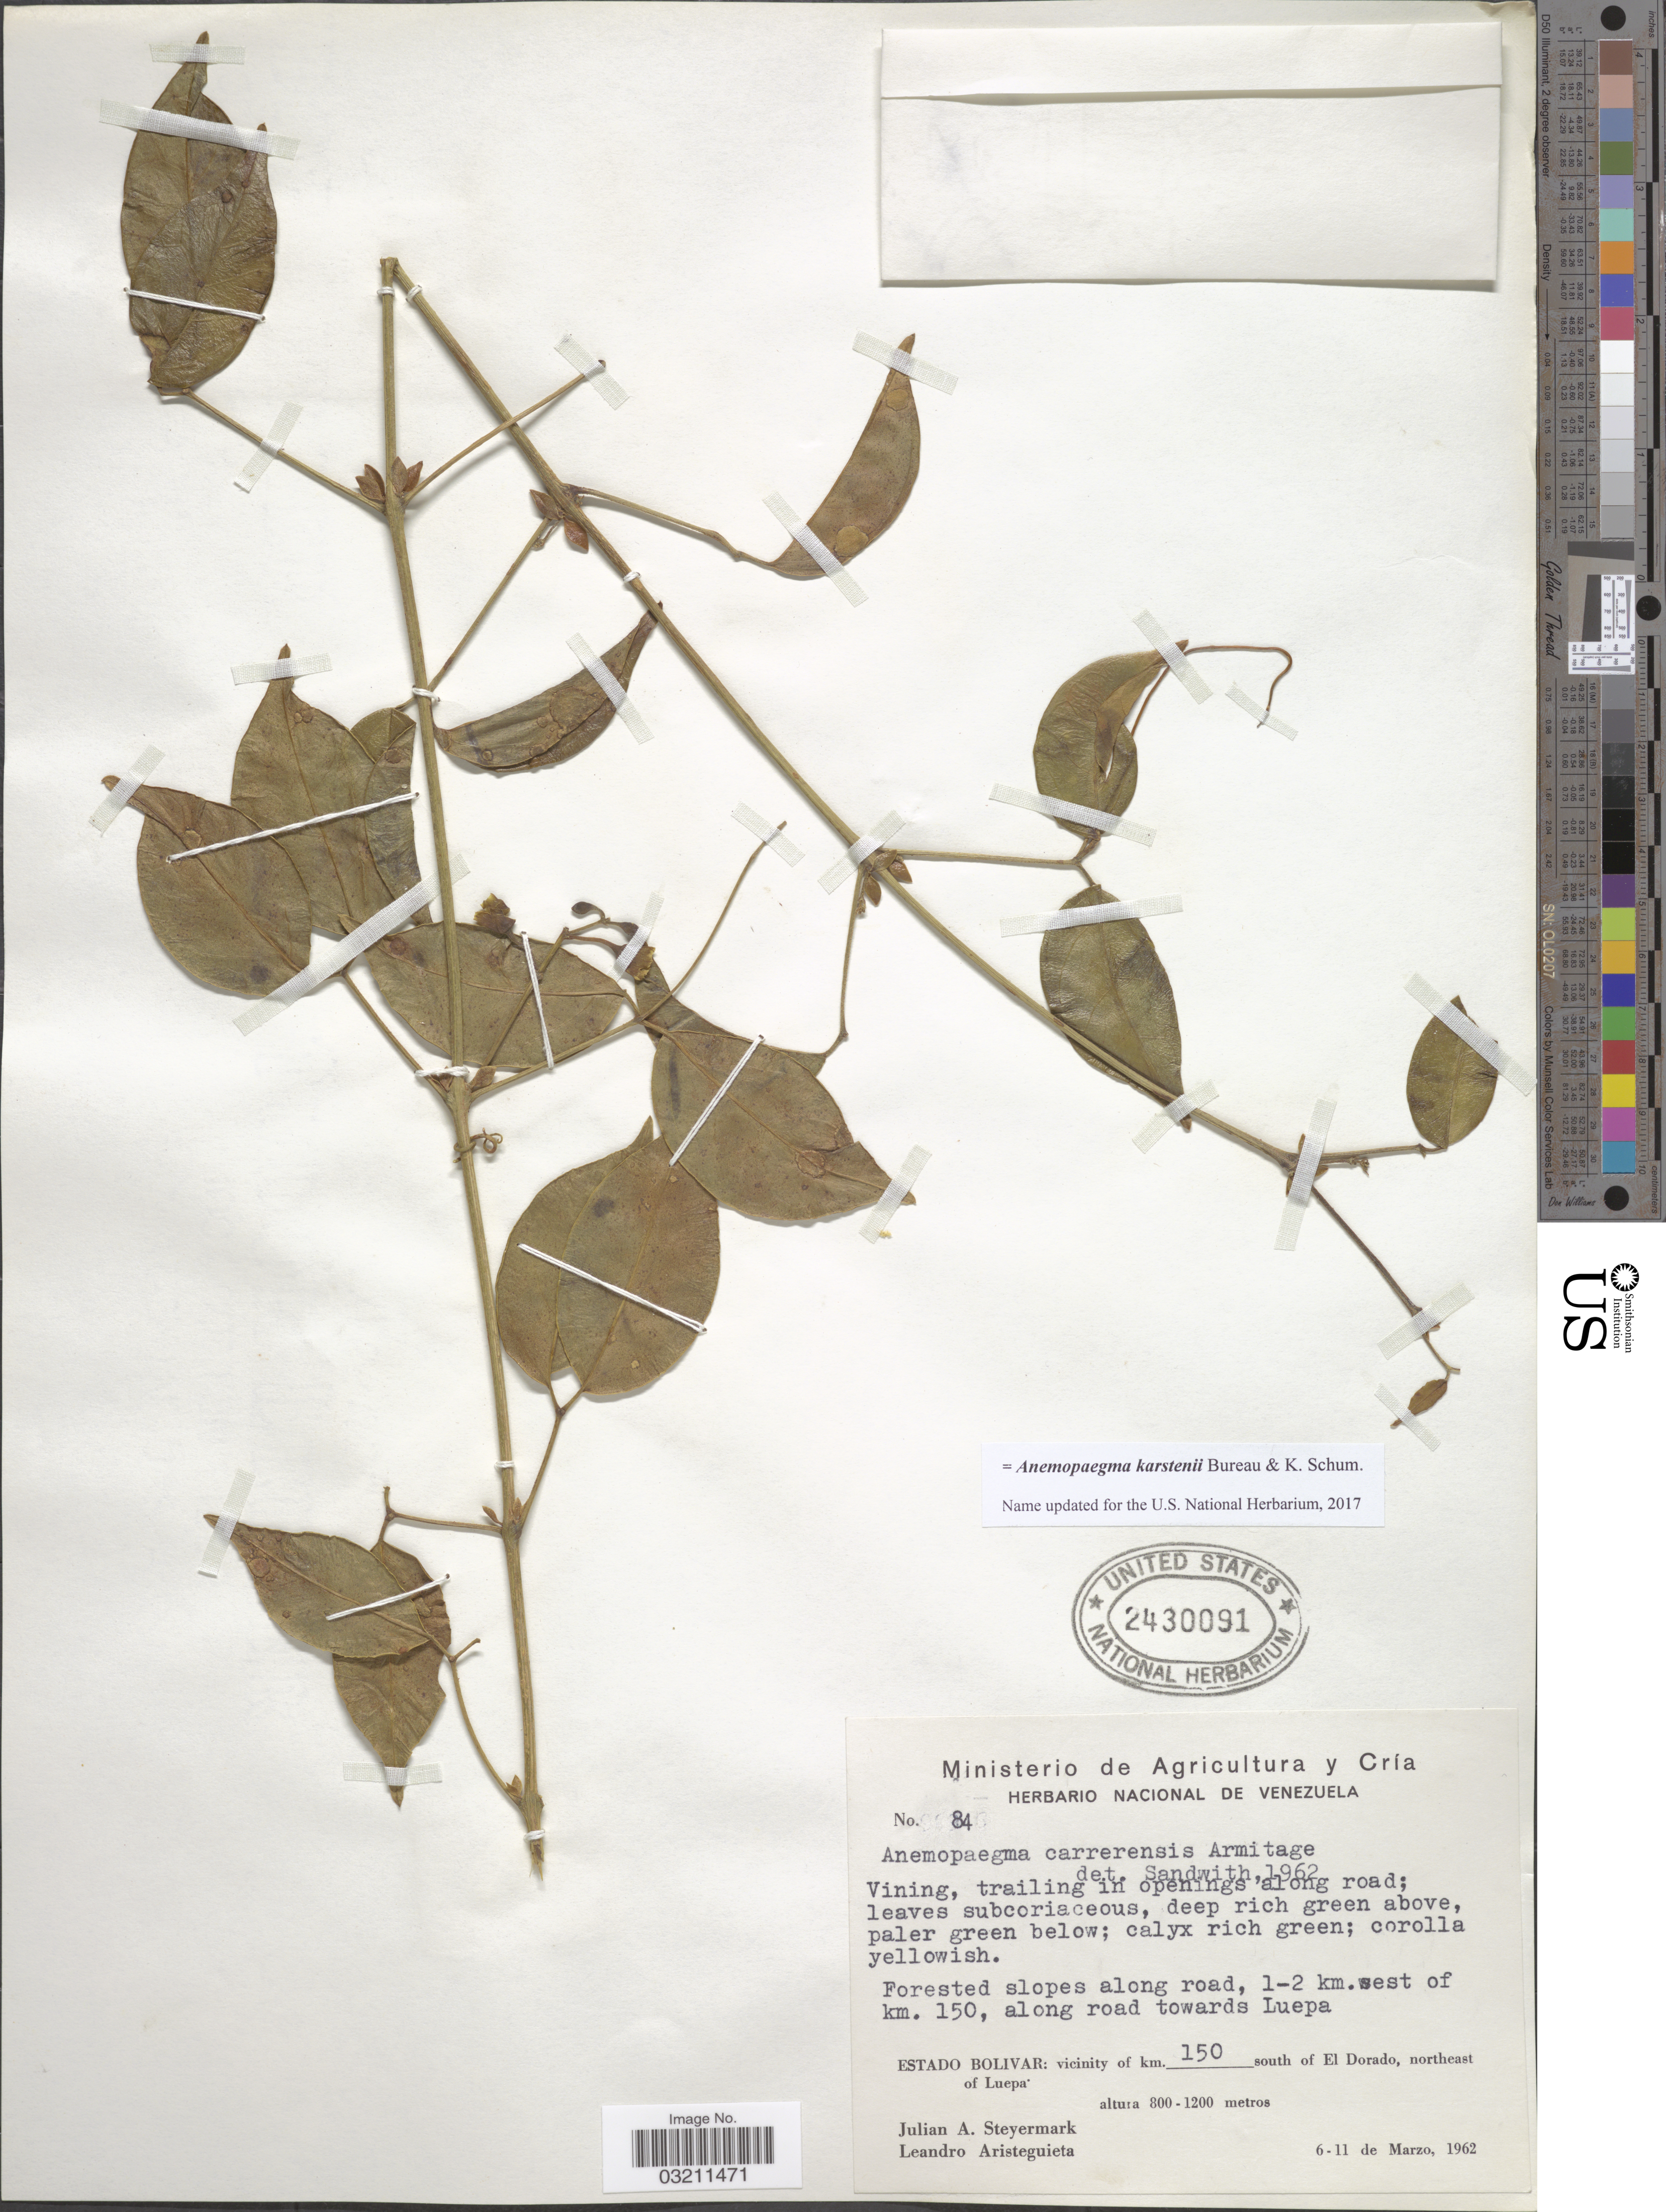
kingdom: Plantae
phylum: Tracheophyta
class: Magnoliopsida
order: Lamiales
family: Bignoniaceae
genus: Anemopaegma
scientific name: Anemopaegma karstenii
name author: Bureau & K. Schum.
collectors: J. Steyermark & L. Aristeguieta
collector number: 84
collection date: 1962-03-06/1962-03-11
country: Venezuela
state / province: Bolivar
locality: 1-2 km. west of km. 150, along road towards Luepa. Vicinity of km. 150 south of El Dorado, northeast of Luepa.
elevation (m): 800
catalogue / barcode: US 2430091